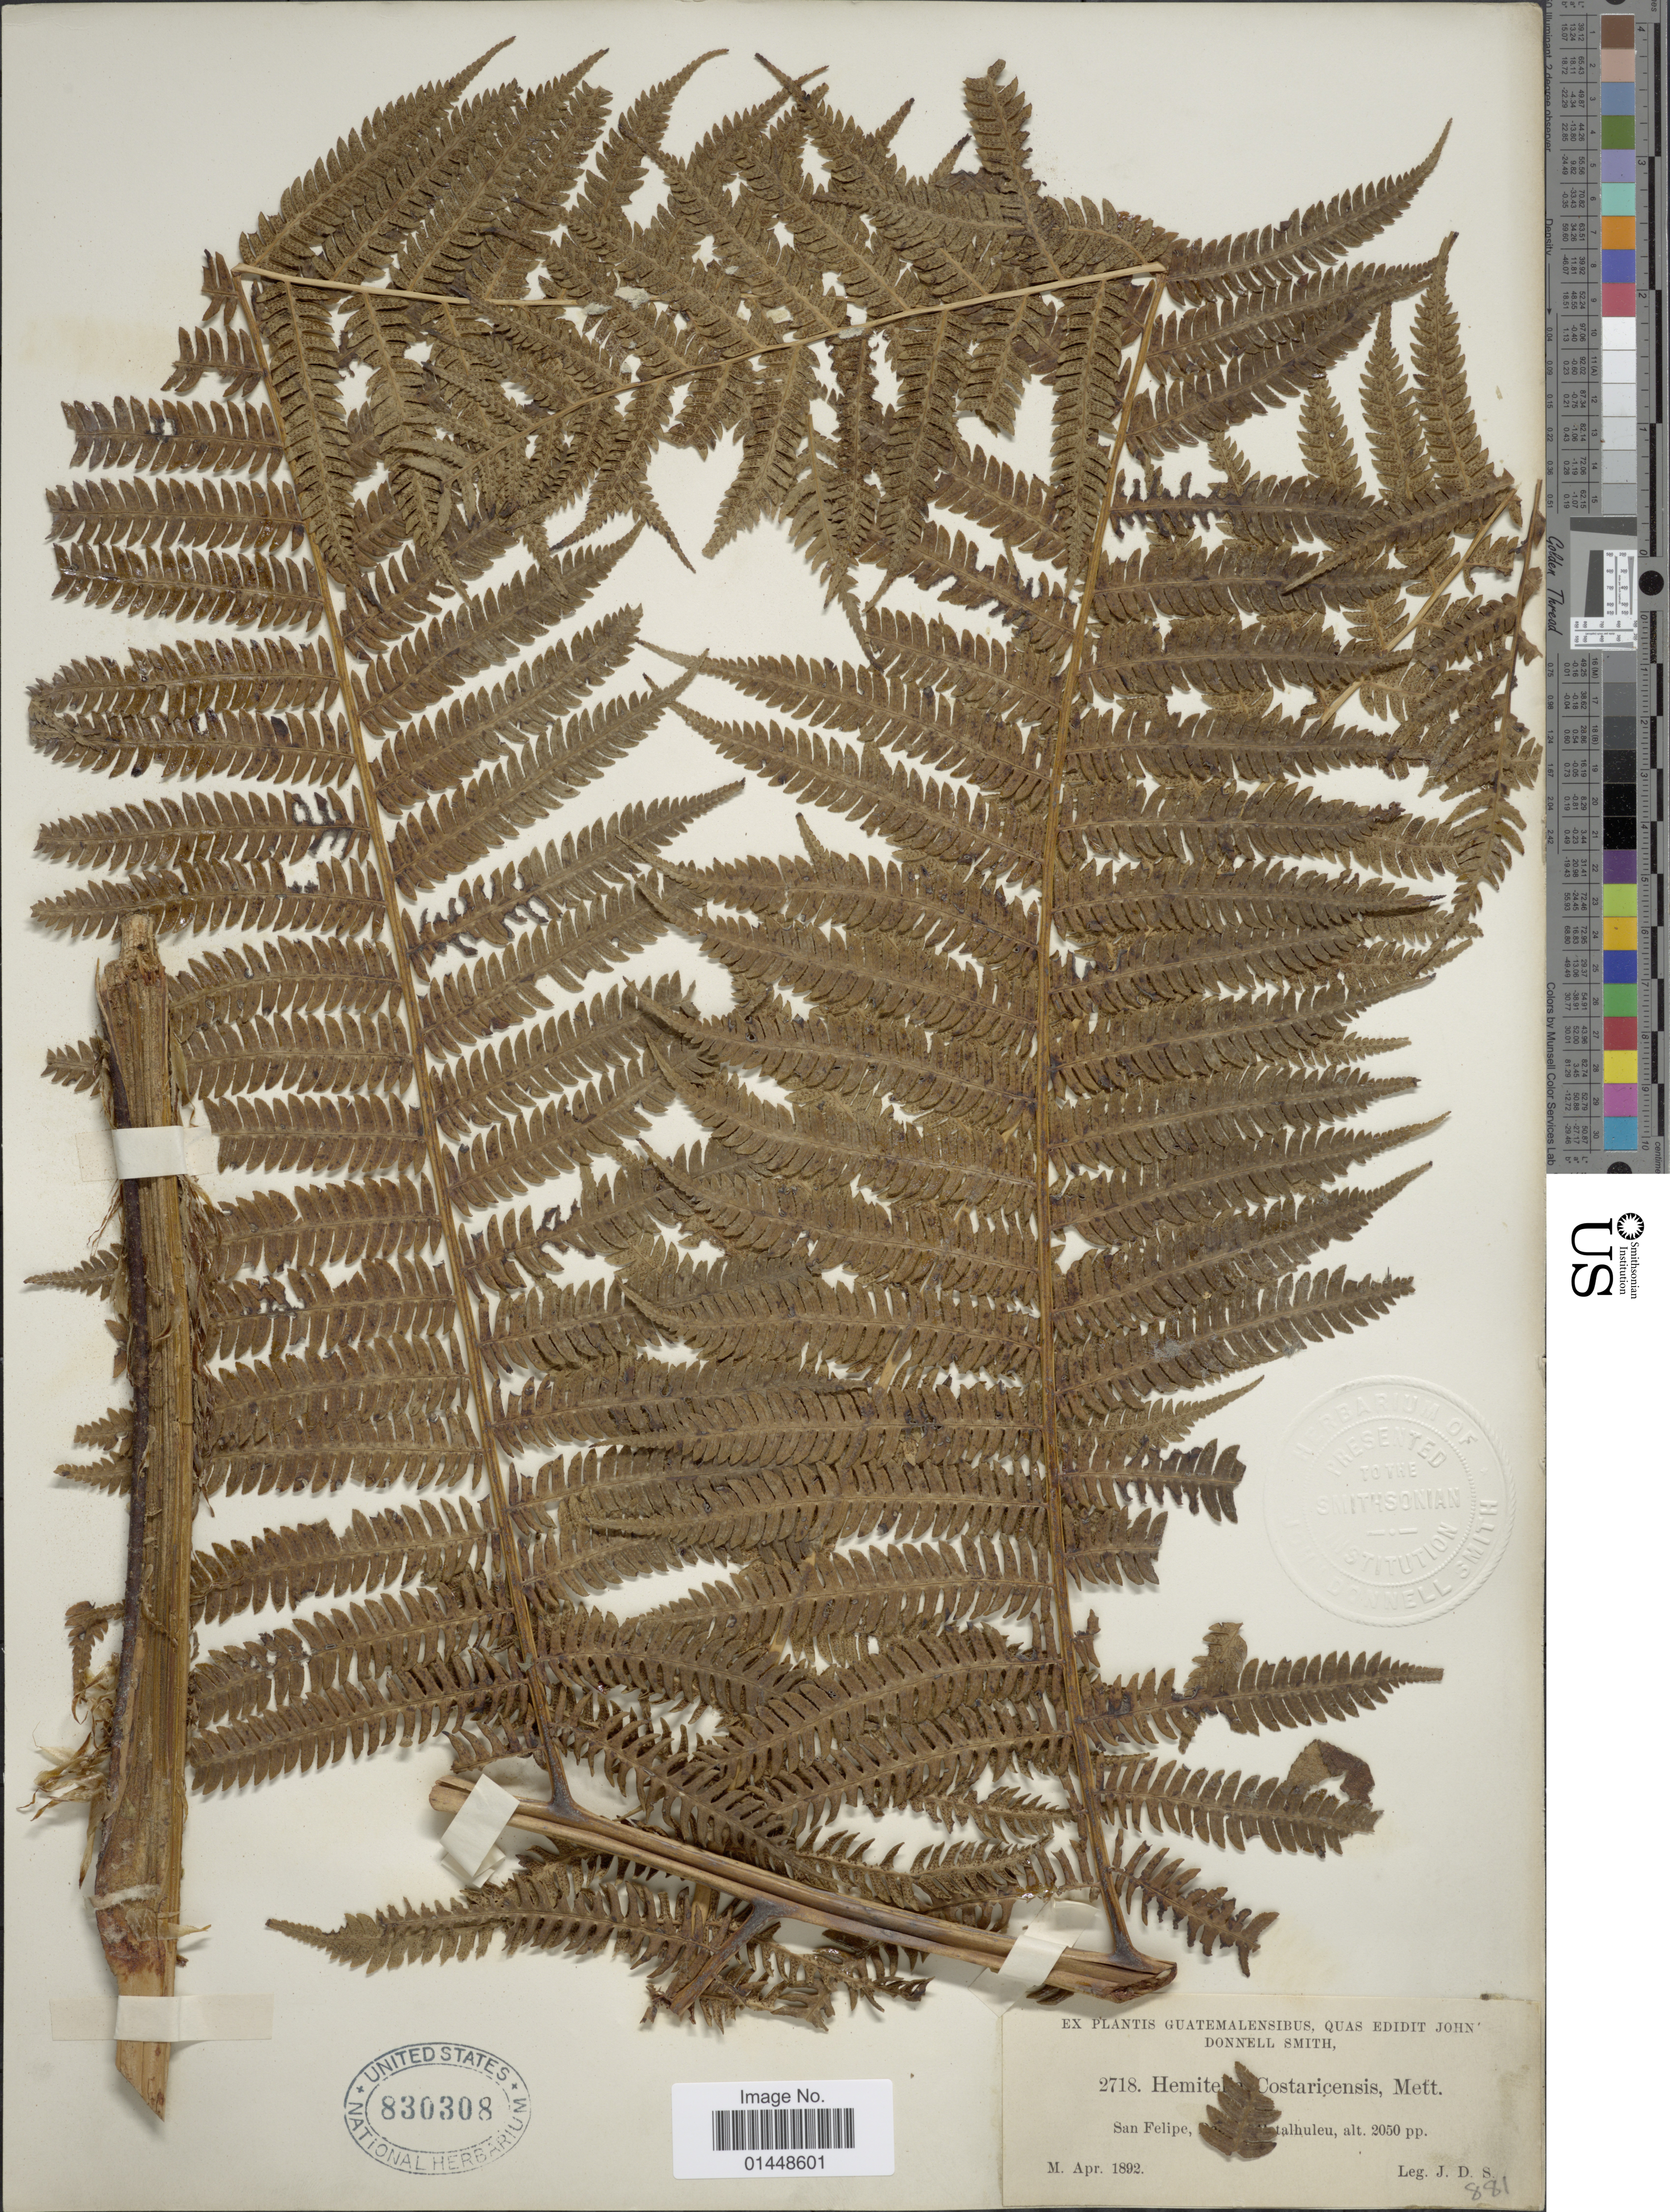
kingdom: Plantae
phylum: Tracheophyta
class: Polypodiopsida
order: Cyatheales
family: Cyatheaceae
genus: Cyathea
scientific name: Cyathea costaricensis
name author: (Kuhn) Domin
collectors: J. Donnell Smith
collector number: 2718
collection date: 1892-04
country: Guatemala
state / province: Retalhuleu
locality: San Felipe, Retalhuleu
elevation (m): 625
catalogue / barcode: US 830308